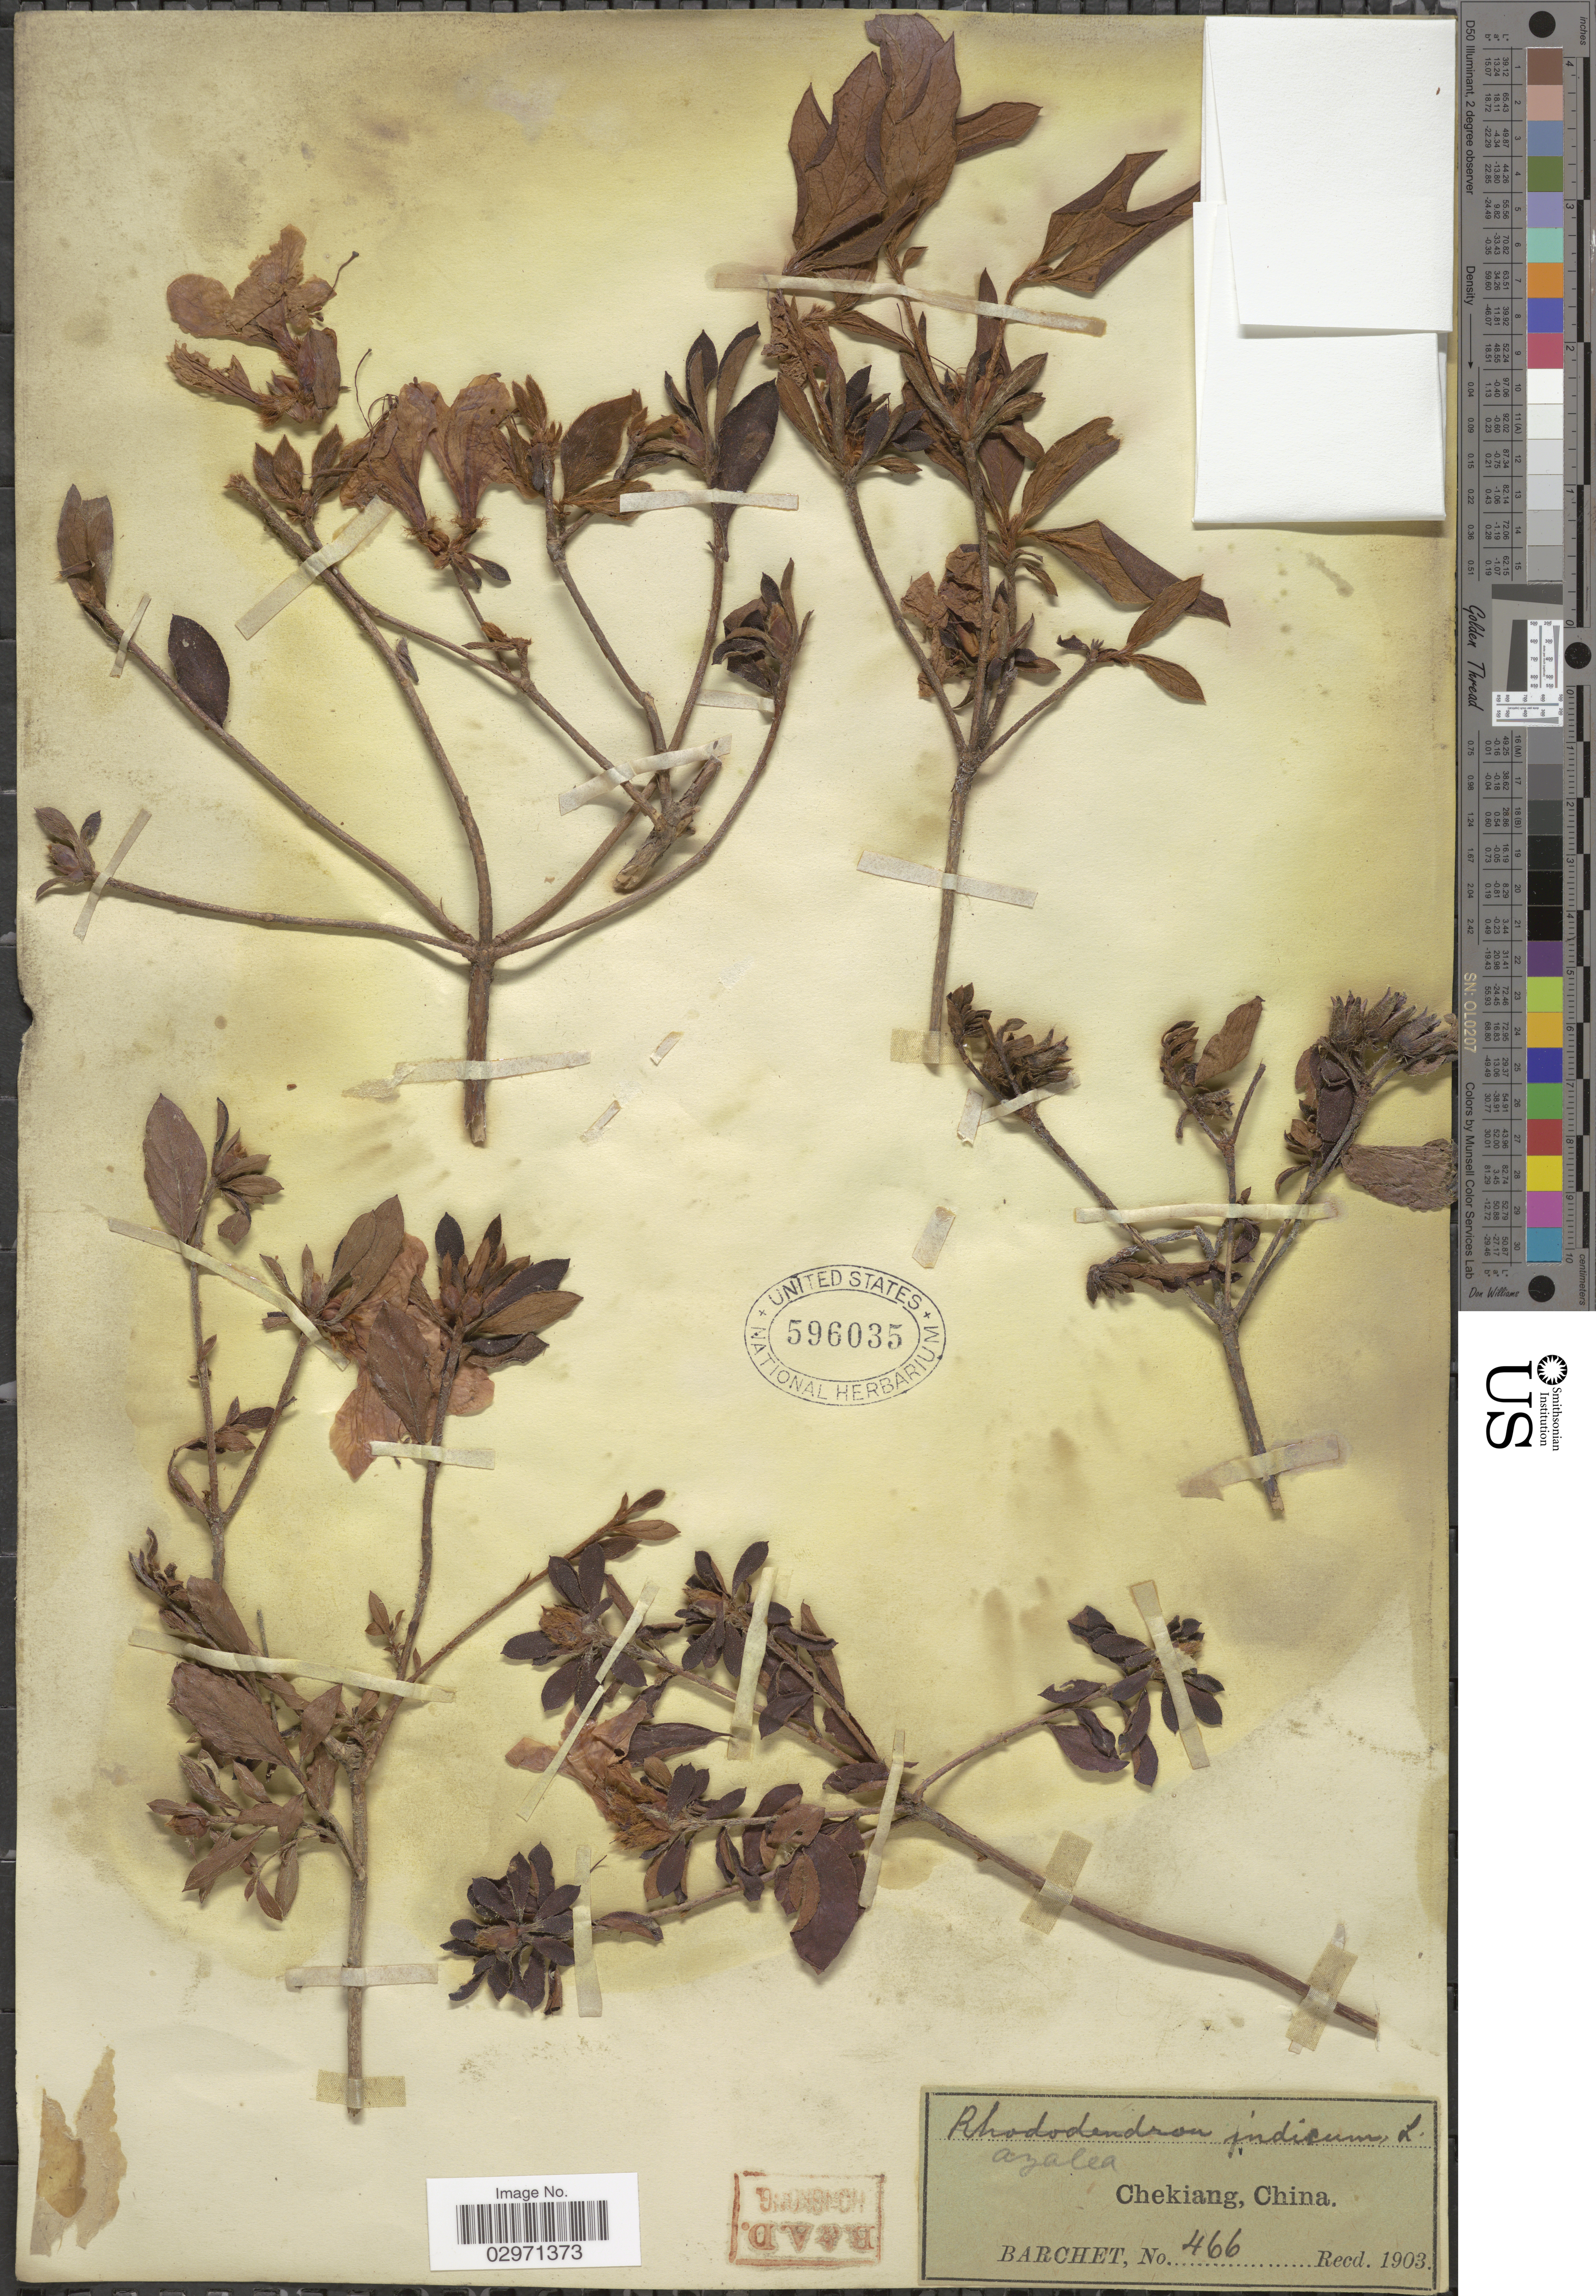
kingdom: Plantae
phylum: Tracheophyta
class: Magnoliopsida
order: Ericales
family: Ericaceae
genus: Rhododendron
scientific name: Rhododendron indicum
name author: (L.) Sweet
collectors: Barchet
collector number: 466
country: China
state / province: Zhejiang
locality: Chekiang.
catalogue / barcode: US 596035